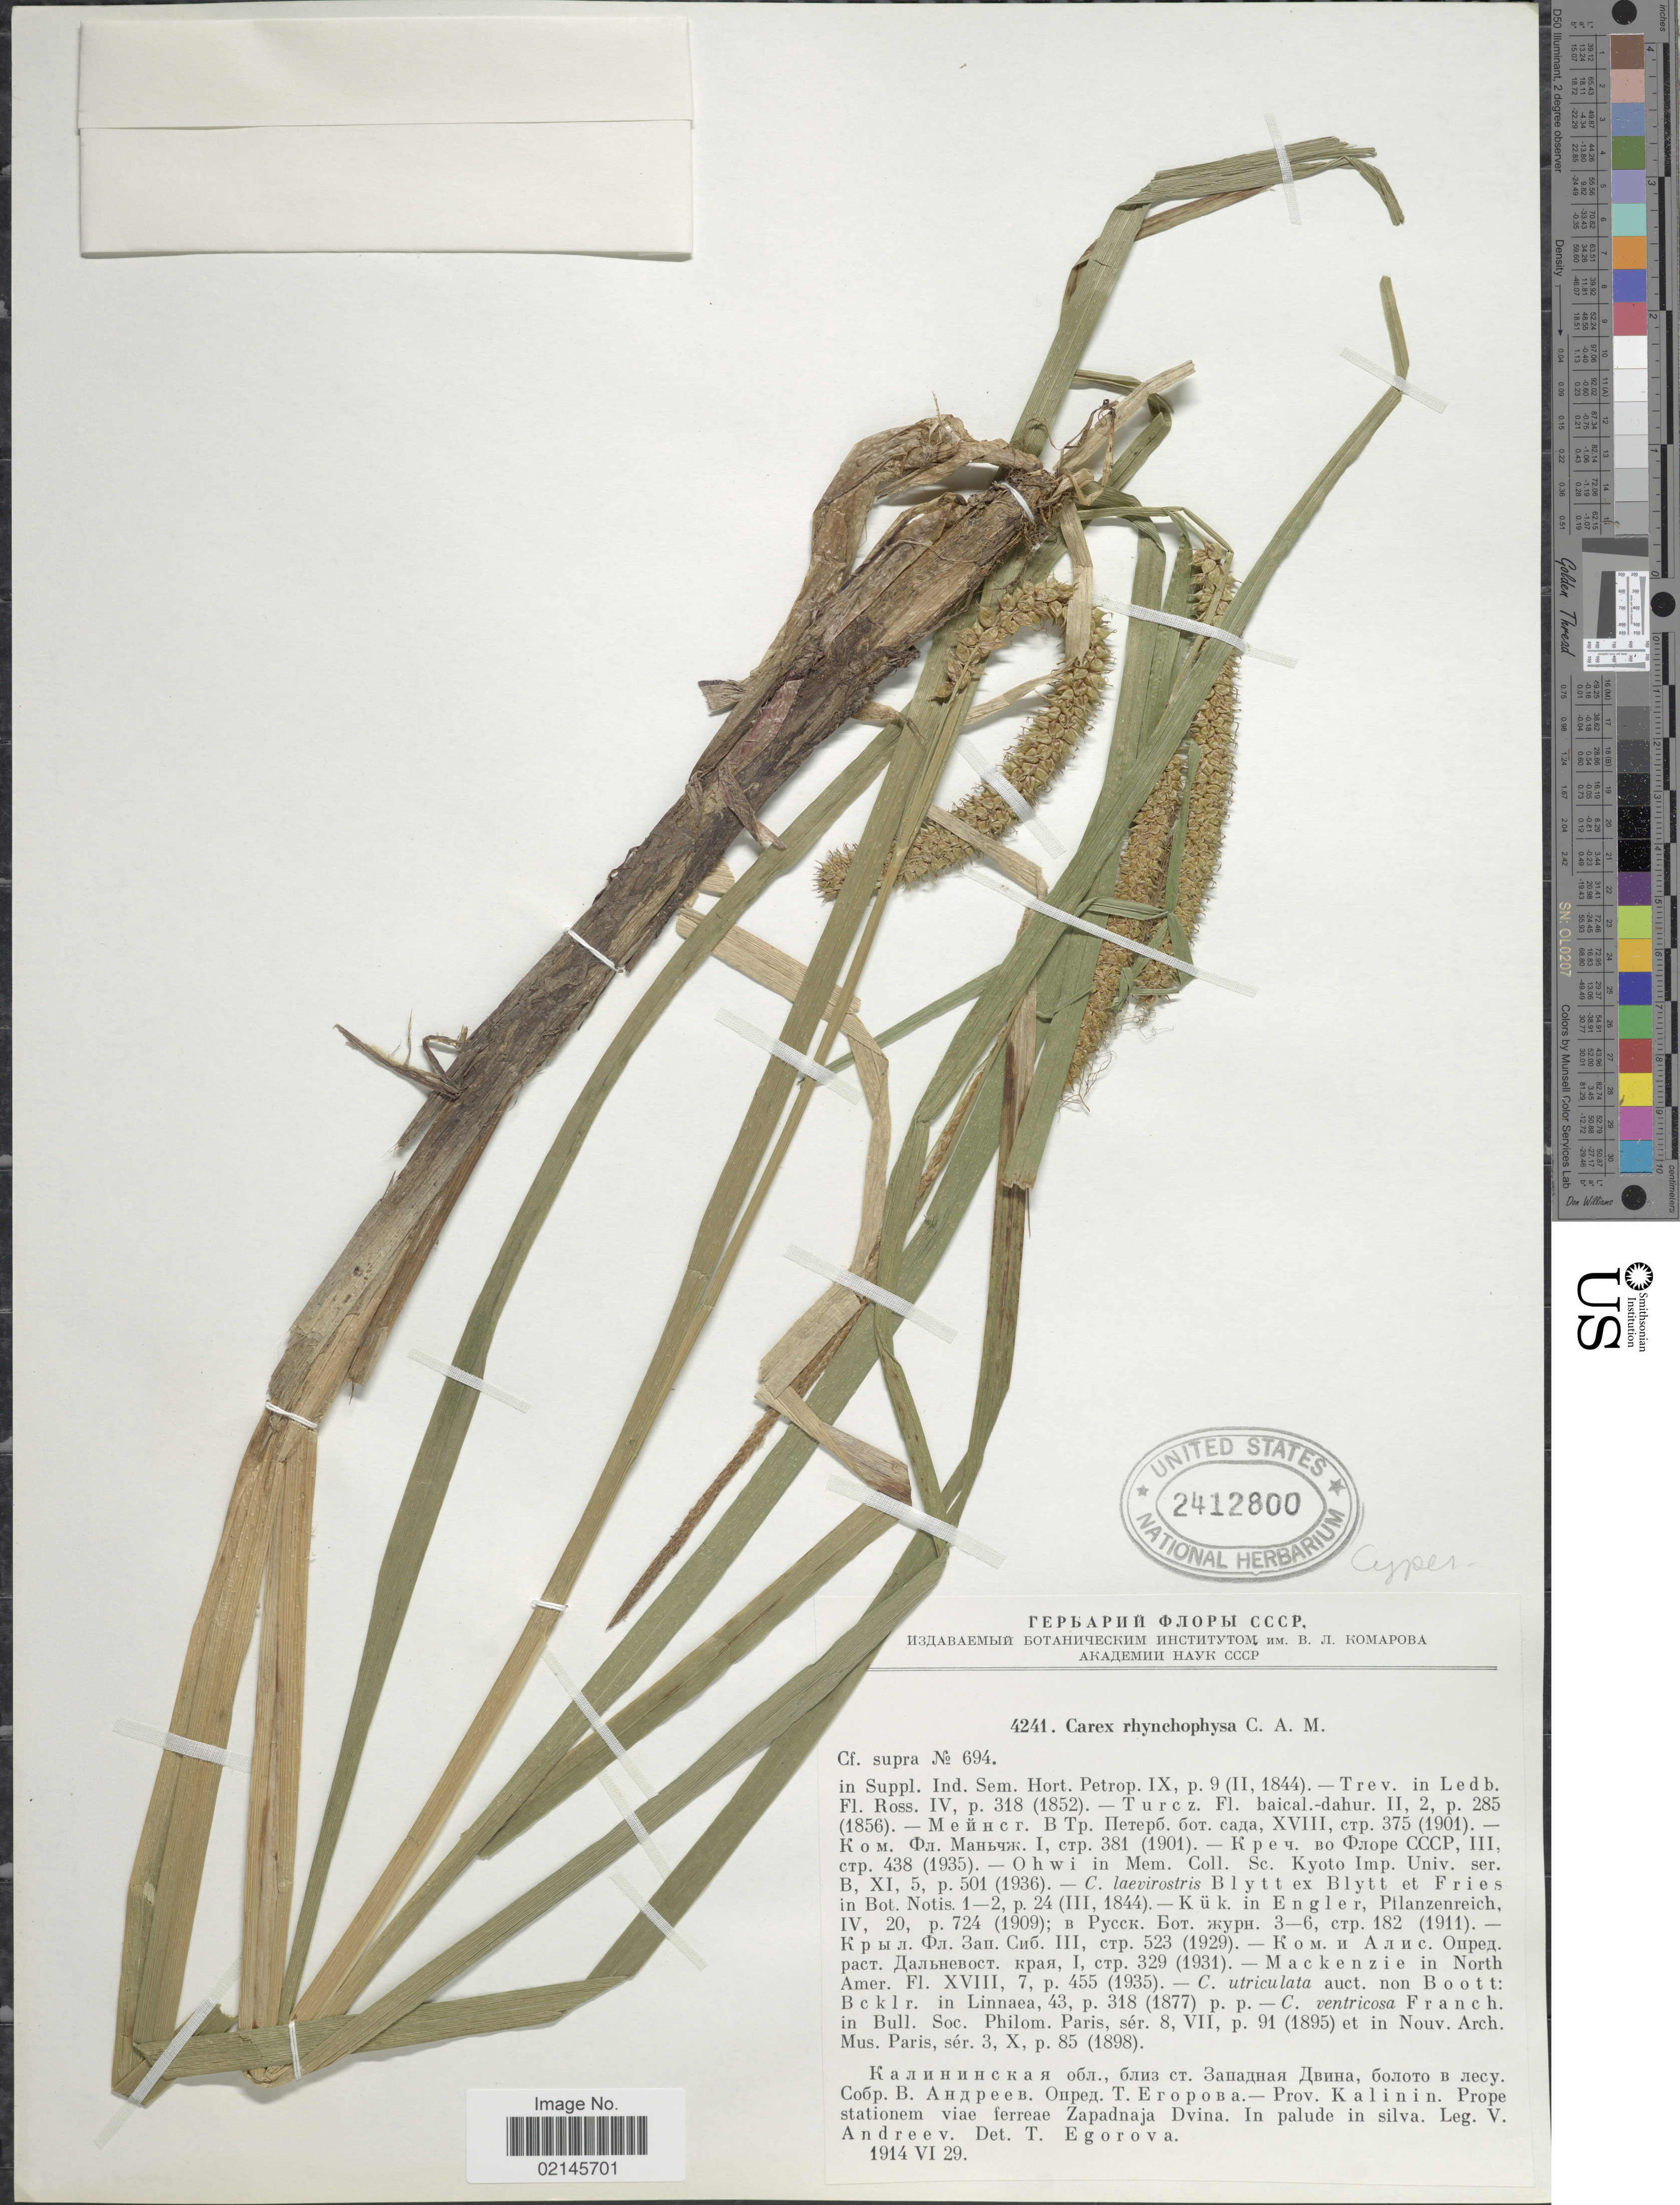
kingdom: Plantae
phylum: Tracheophyta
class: Liliopsida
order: Poales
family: Cyperaceae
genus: Carex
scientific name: Carex utriculata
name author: Boott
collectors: V. Andreev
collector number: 4241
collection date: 1914-06-29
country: Russian Federation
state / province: Tver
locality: Prov. Kalinin, prope stationem viae ferreae Zapadnaja Dvina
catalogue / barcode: US 2412800